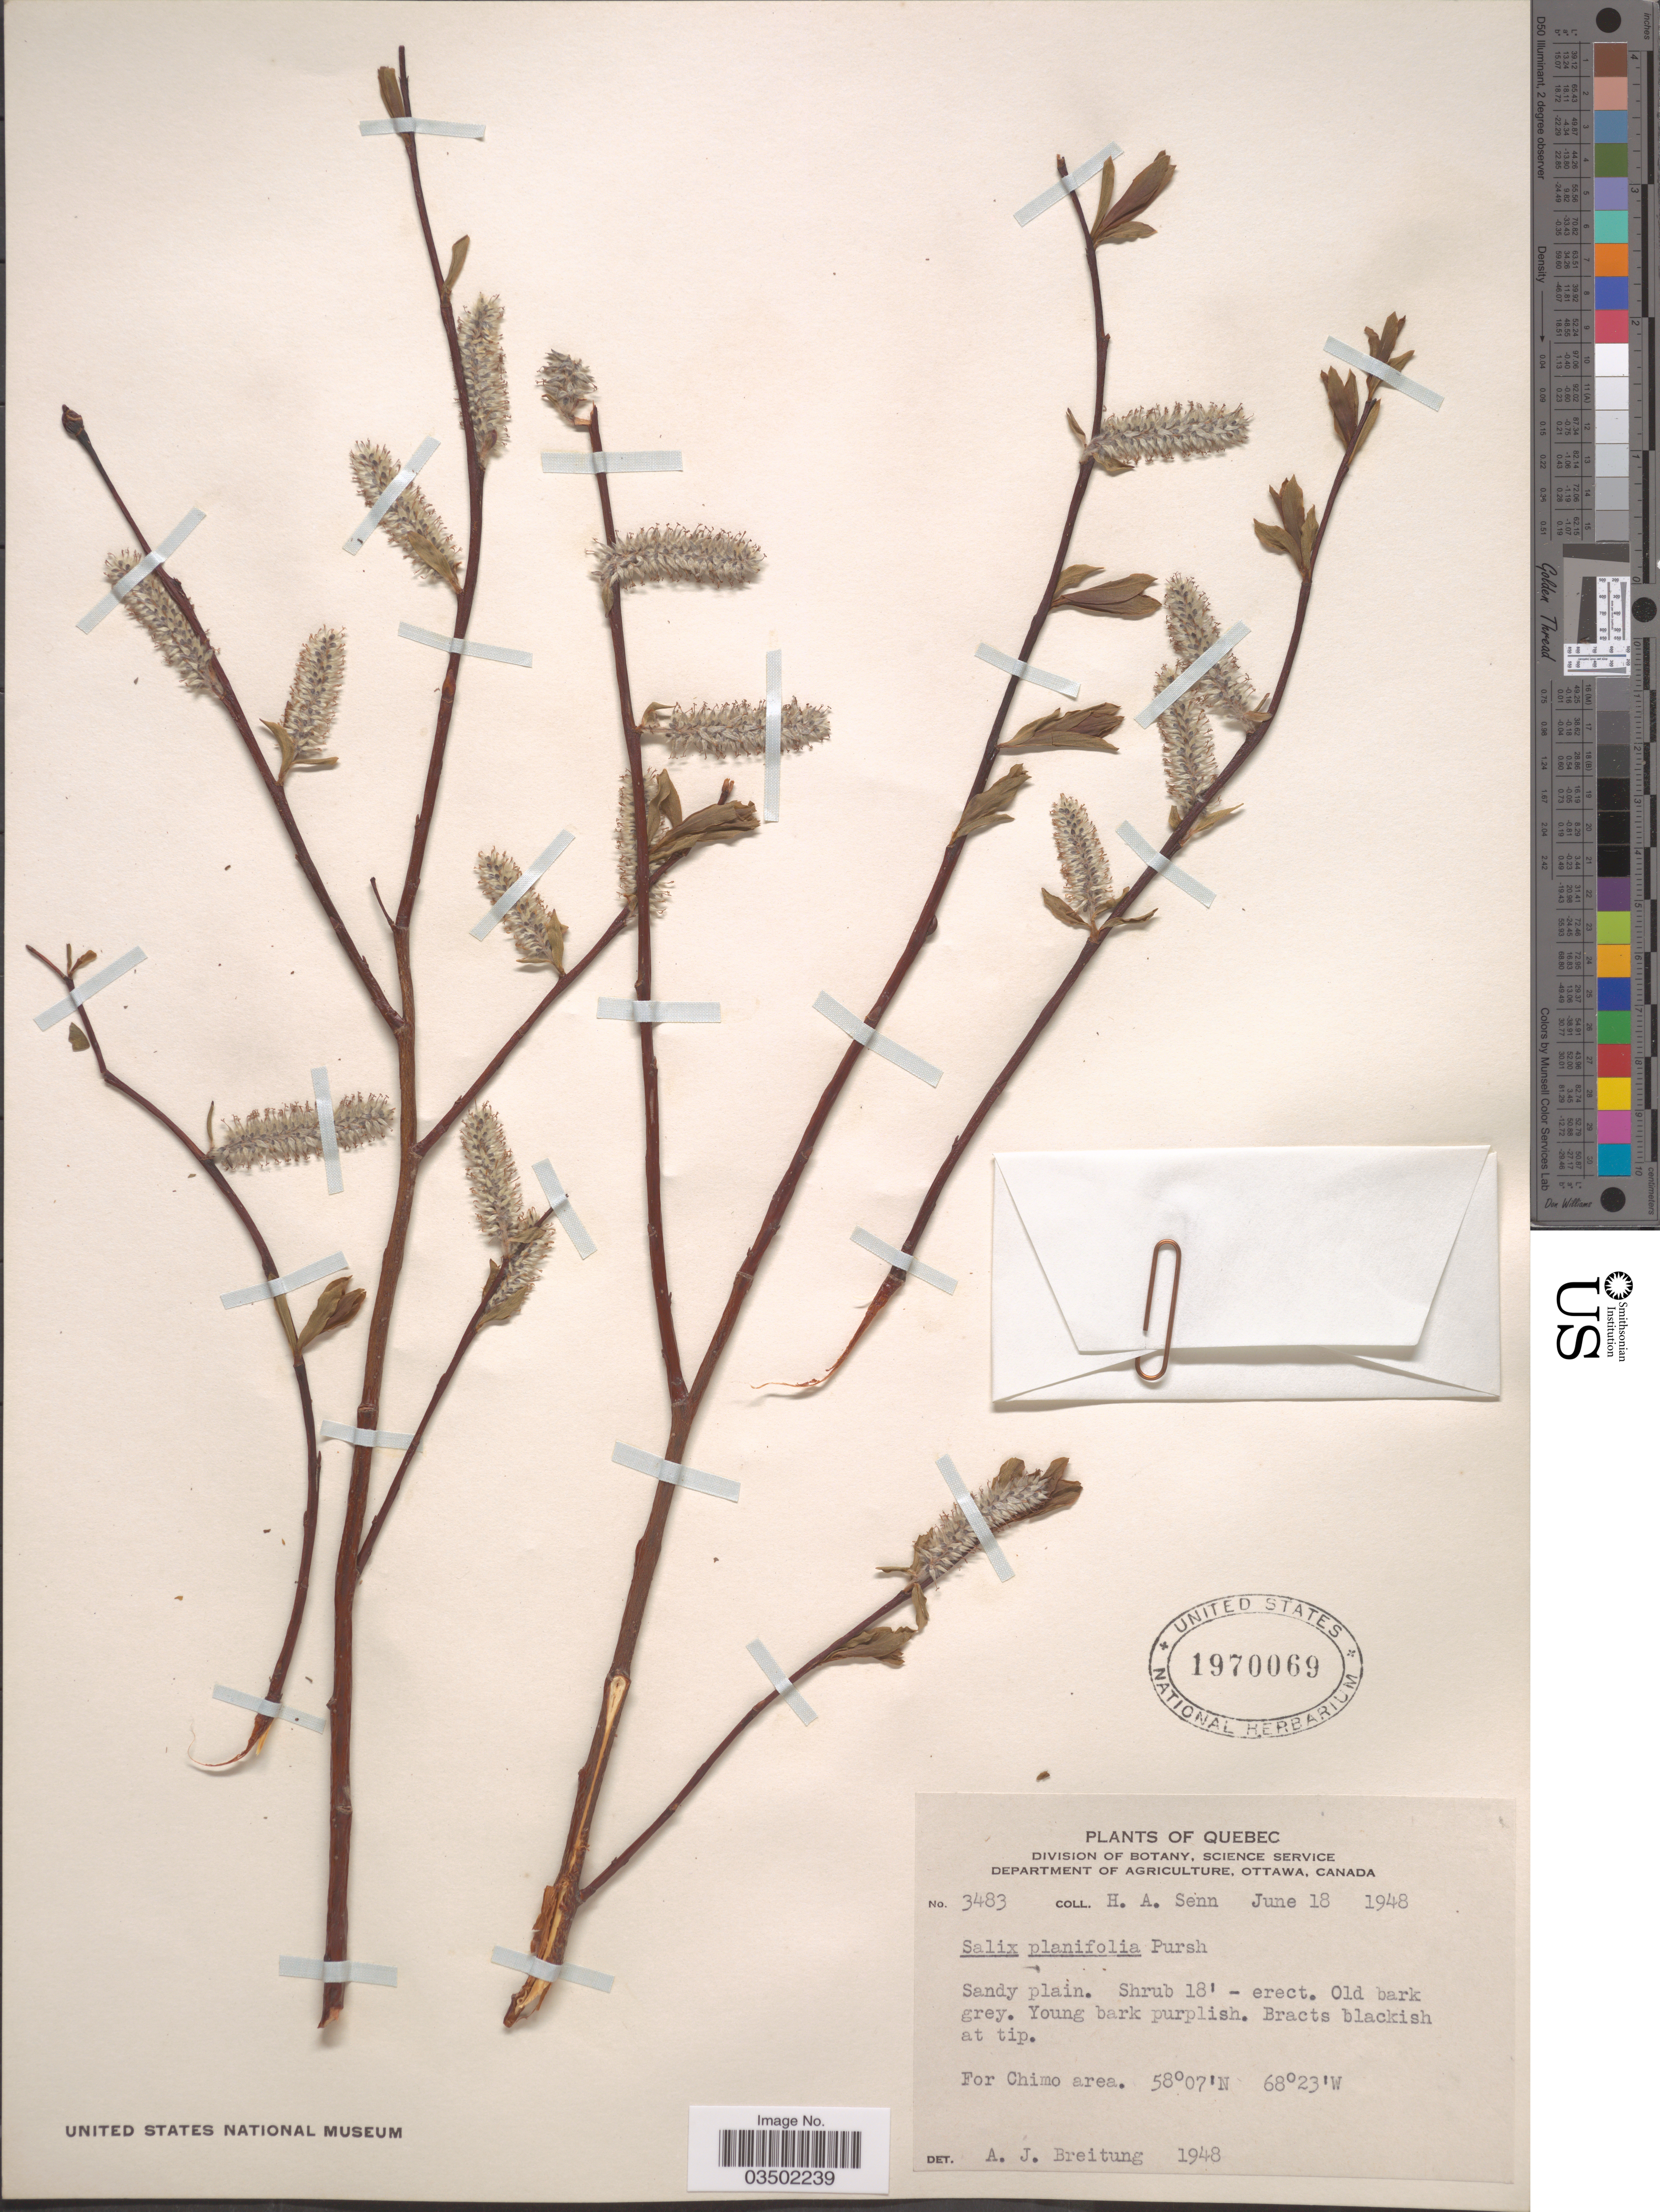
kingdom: Plantae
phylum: Tracheophyta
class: Magnoliopsida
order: Malpighiales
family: Salicaceae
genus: Salix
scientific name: Salix planifolia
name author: Pursh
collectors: H. Senn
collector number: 3483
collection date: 1948-06-18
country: Canada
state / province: Quebec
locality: Fort Chimo area.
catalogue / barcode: US 1970069